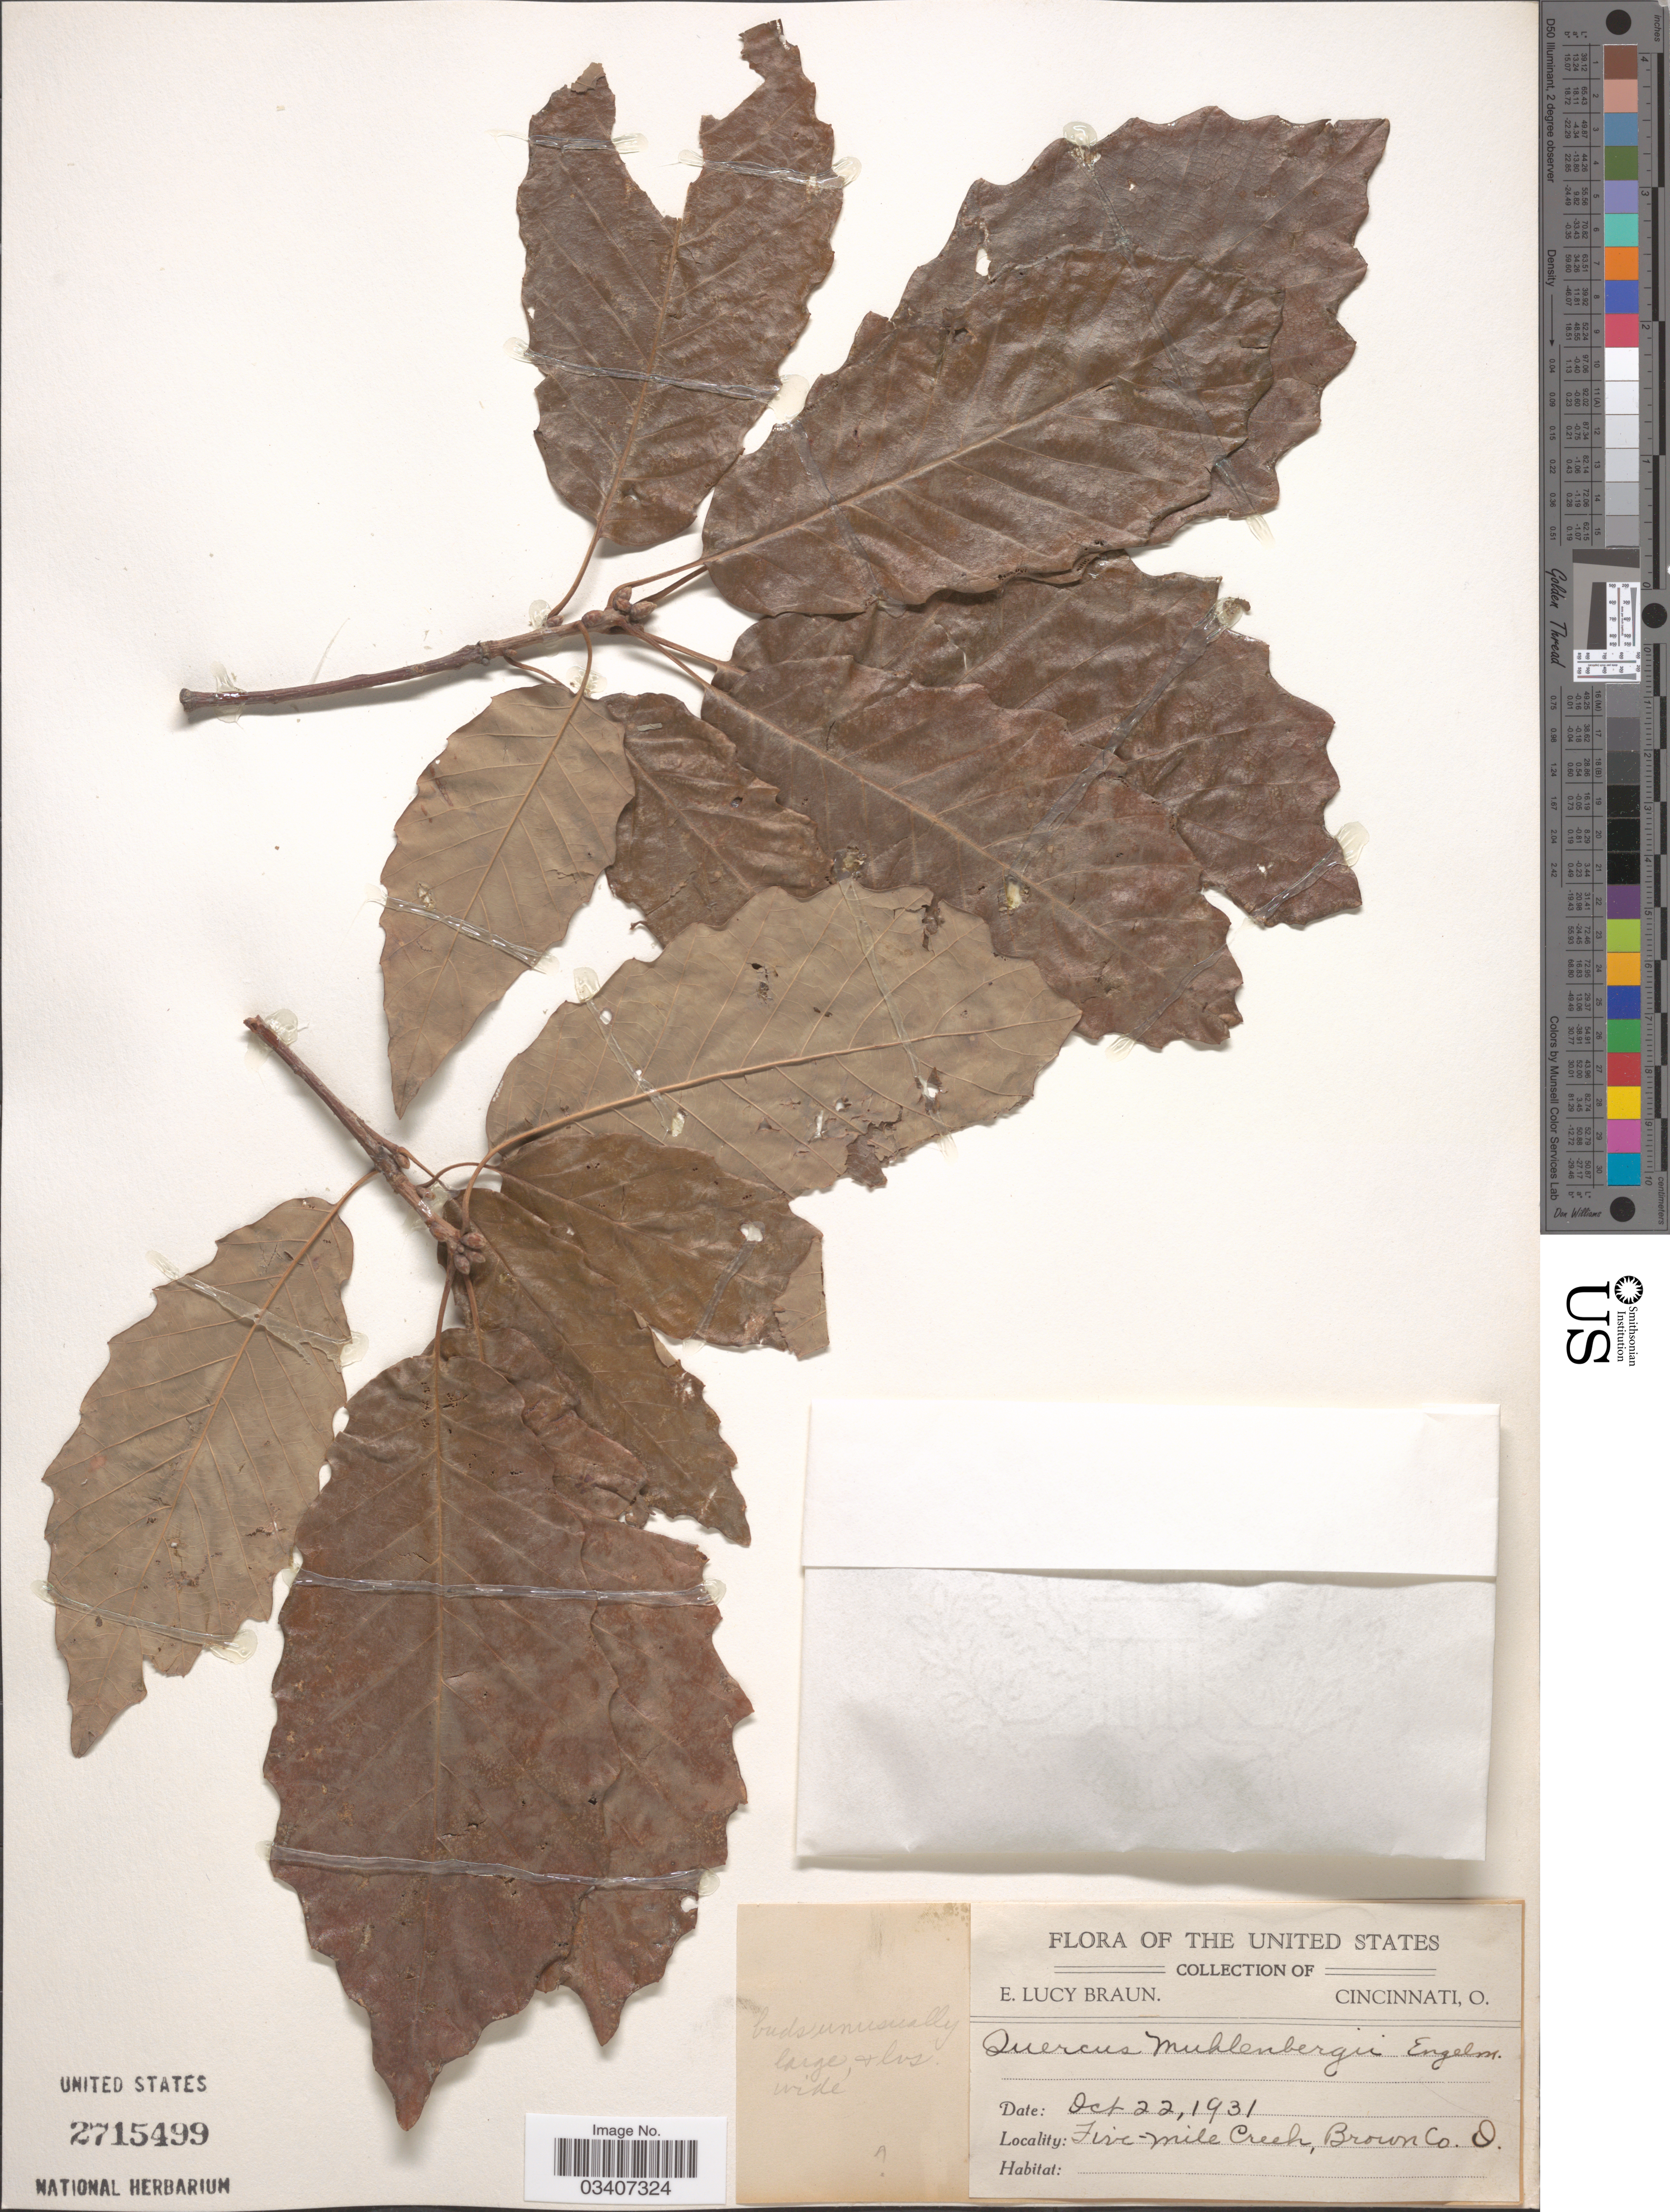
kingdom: Plantae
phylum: Tracheophyta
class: Magnoliopsida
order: Fagales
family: Fagaceae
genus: Quercus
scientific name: Quercus muehlenbergii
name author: Engelm.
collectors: E. L. Braun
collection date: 1931-10-22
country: United States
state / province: Ohio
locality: Five-Mile Creek, Brown Co.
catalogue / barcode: US 2715499